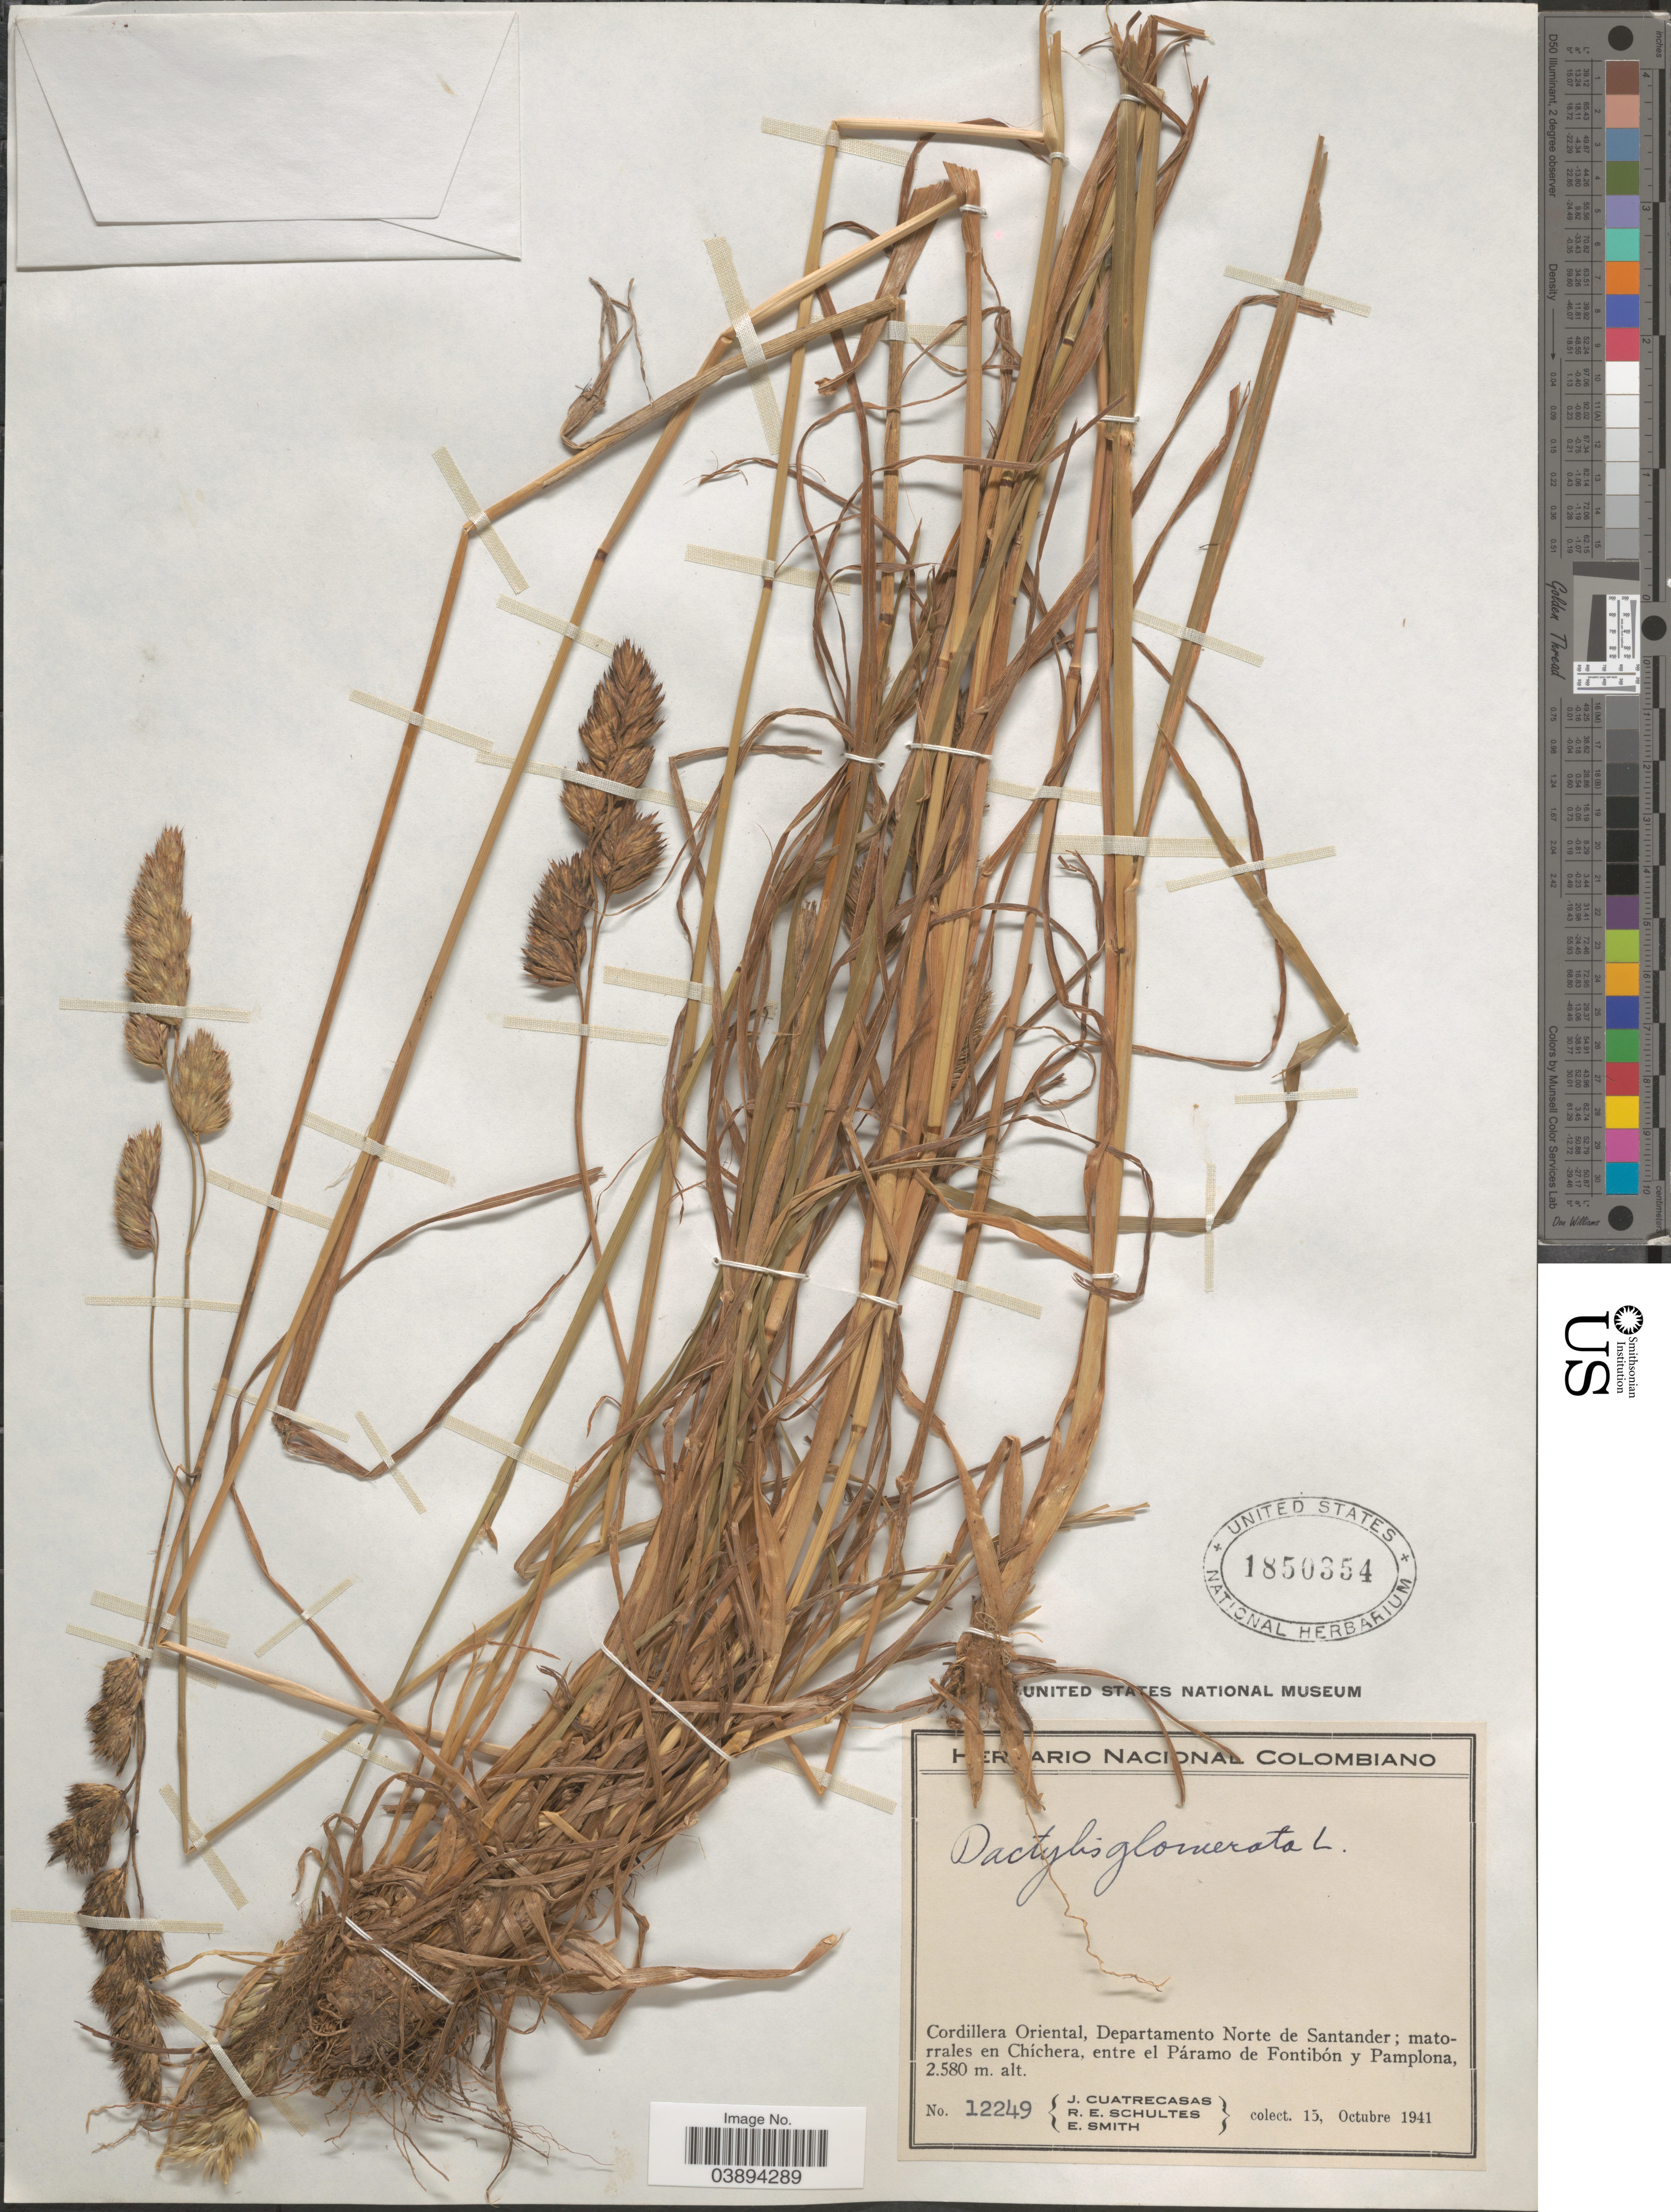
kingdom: Plantae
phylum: Tracheophyta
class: Liliopsida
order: Poales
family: Poaceae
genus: Dactylis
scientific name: Dactylis glomerata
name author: L.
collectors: J. Cuatrecasas, R. E. Schultes & E. Smith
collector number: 12249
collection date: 1941-10-15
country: Colombia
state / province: Norte de Santander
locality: Cordillera Oriental, Departamento Norte de Santander; matorrales en Chíchera, entre el Páramo de Fontibón y Pamplona.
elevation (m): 2580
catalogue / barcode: US 1850354